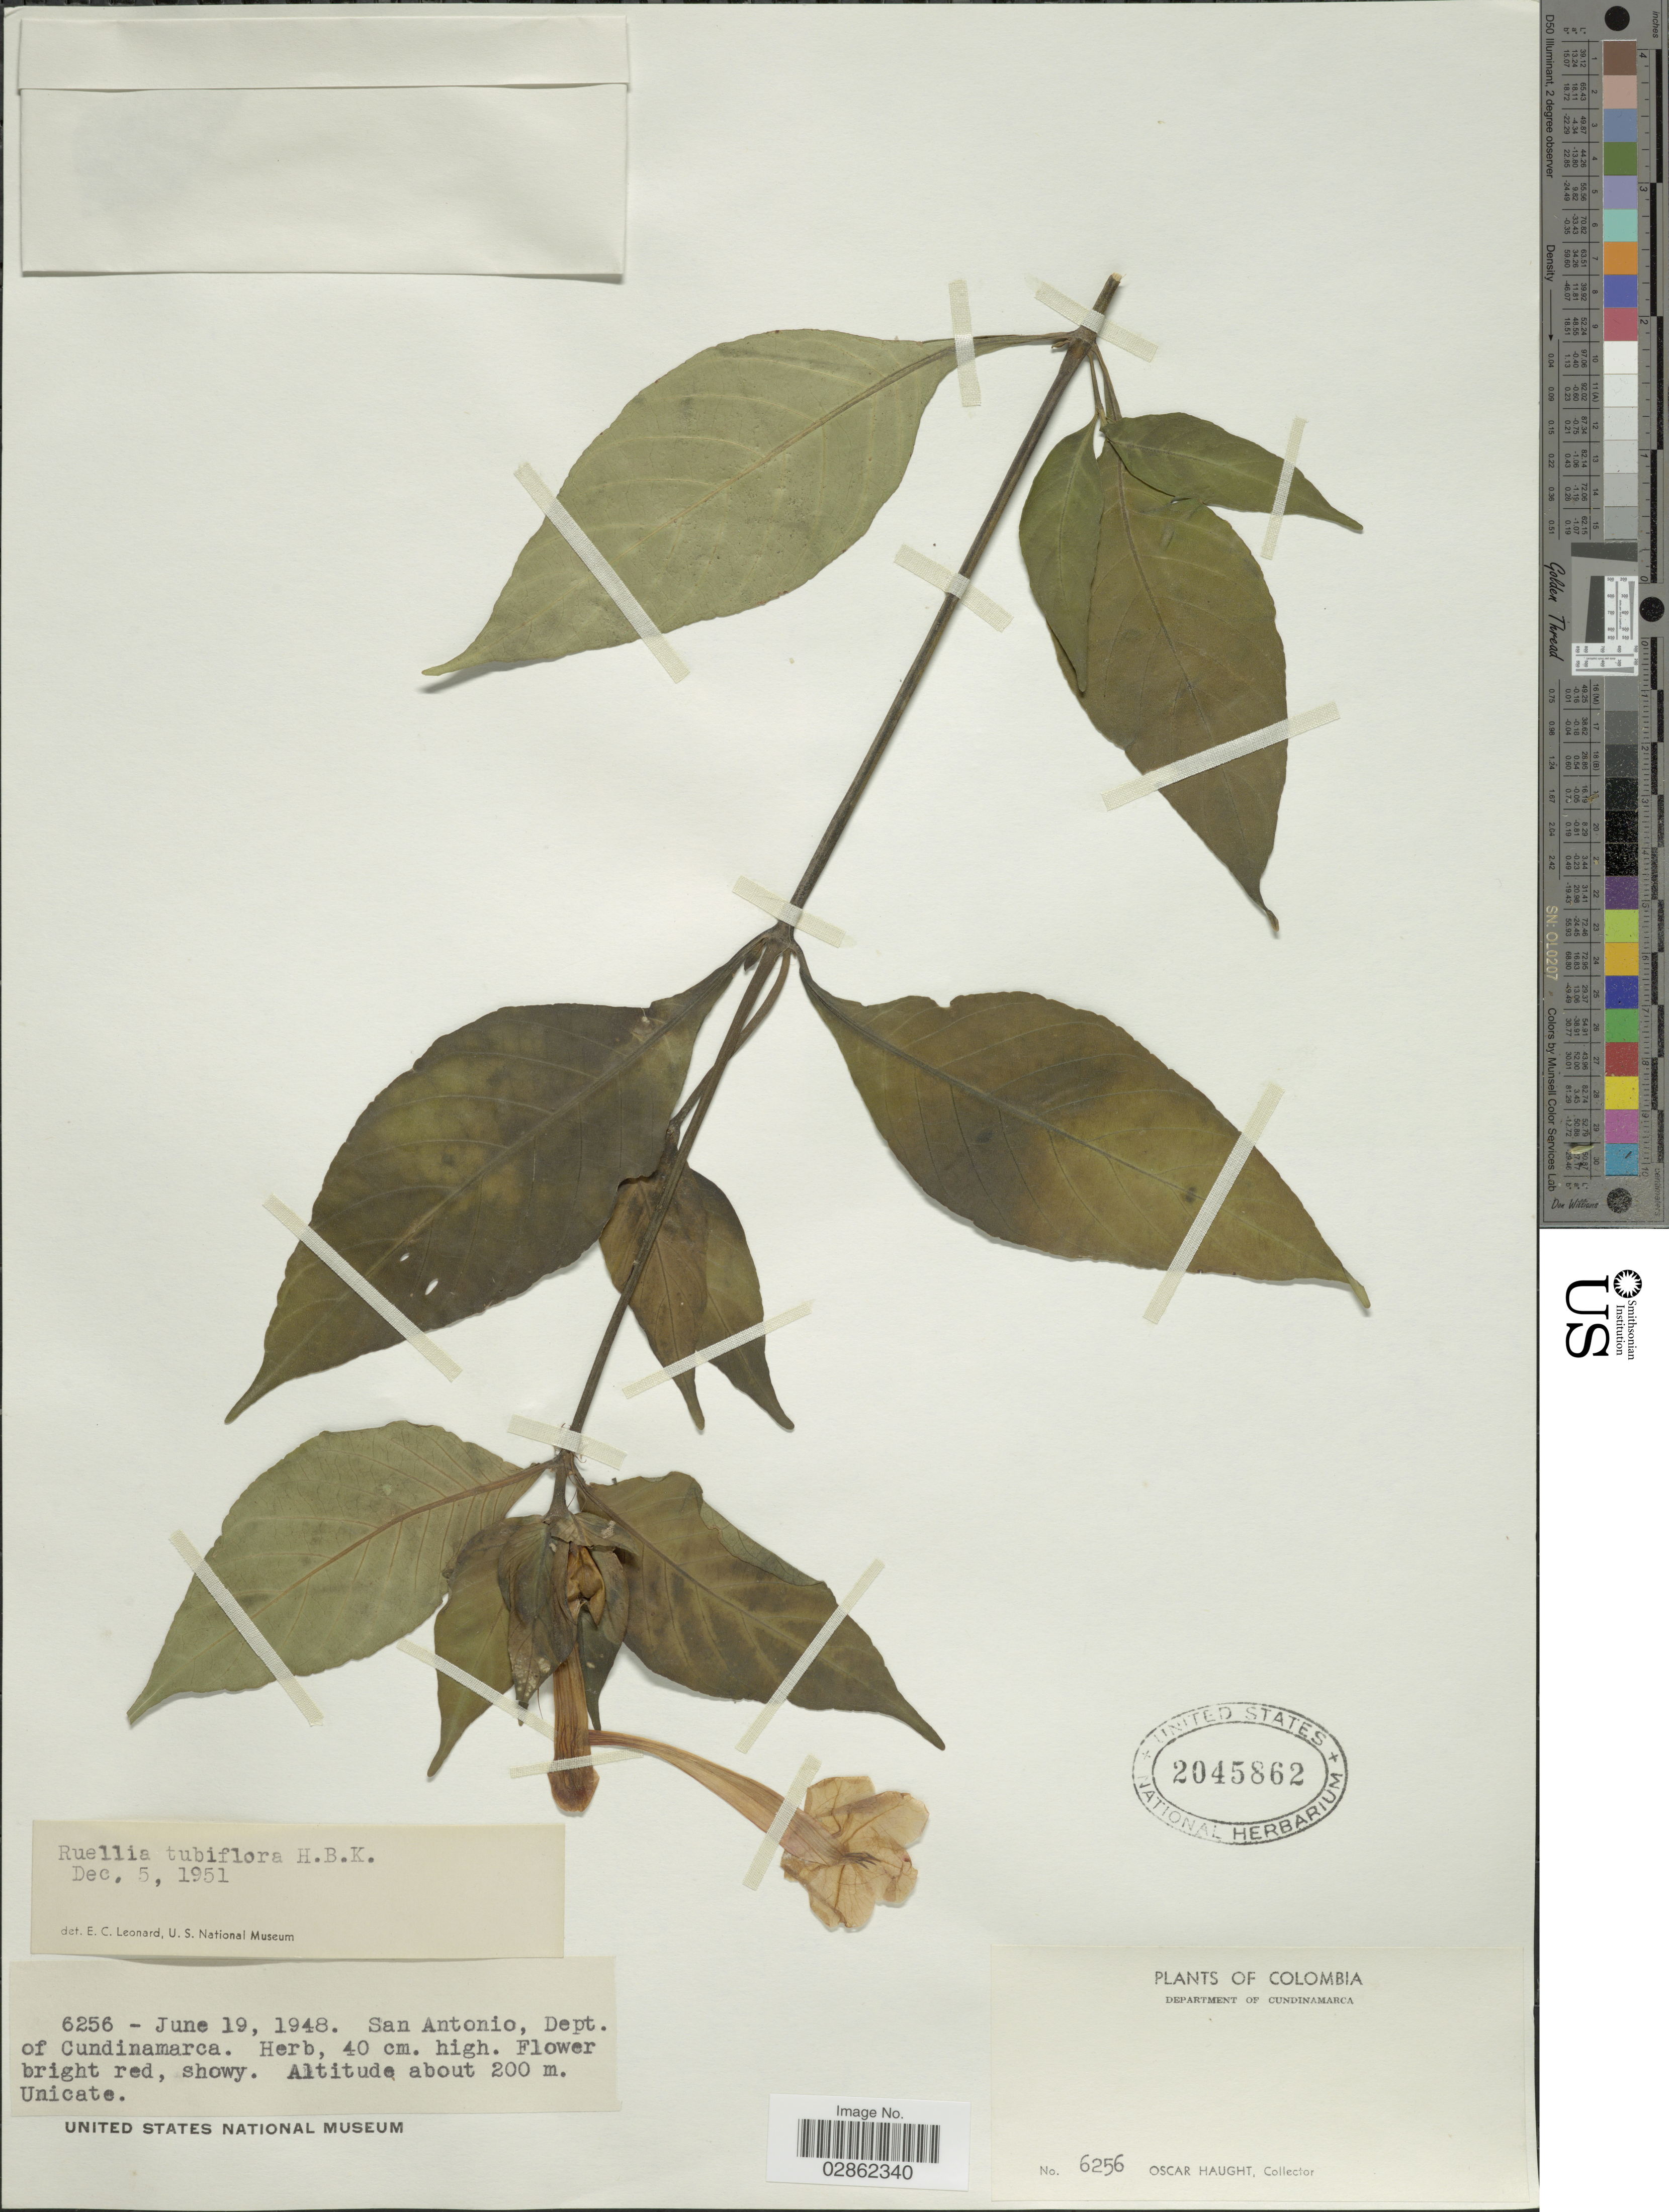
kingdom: Plantae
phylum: Tracheophyta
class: Magnoliopsida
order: Lamiales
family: Acanthaceae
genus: Ruellia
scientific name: Ruellia tubiflora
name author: Kunth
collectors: O. Haught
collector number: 6256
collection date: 1948-06-19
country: Colombia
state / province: Cundinamarca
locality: Department of Cundinamarca. San Antonio.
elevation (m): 200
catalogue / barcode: US 2045862